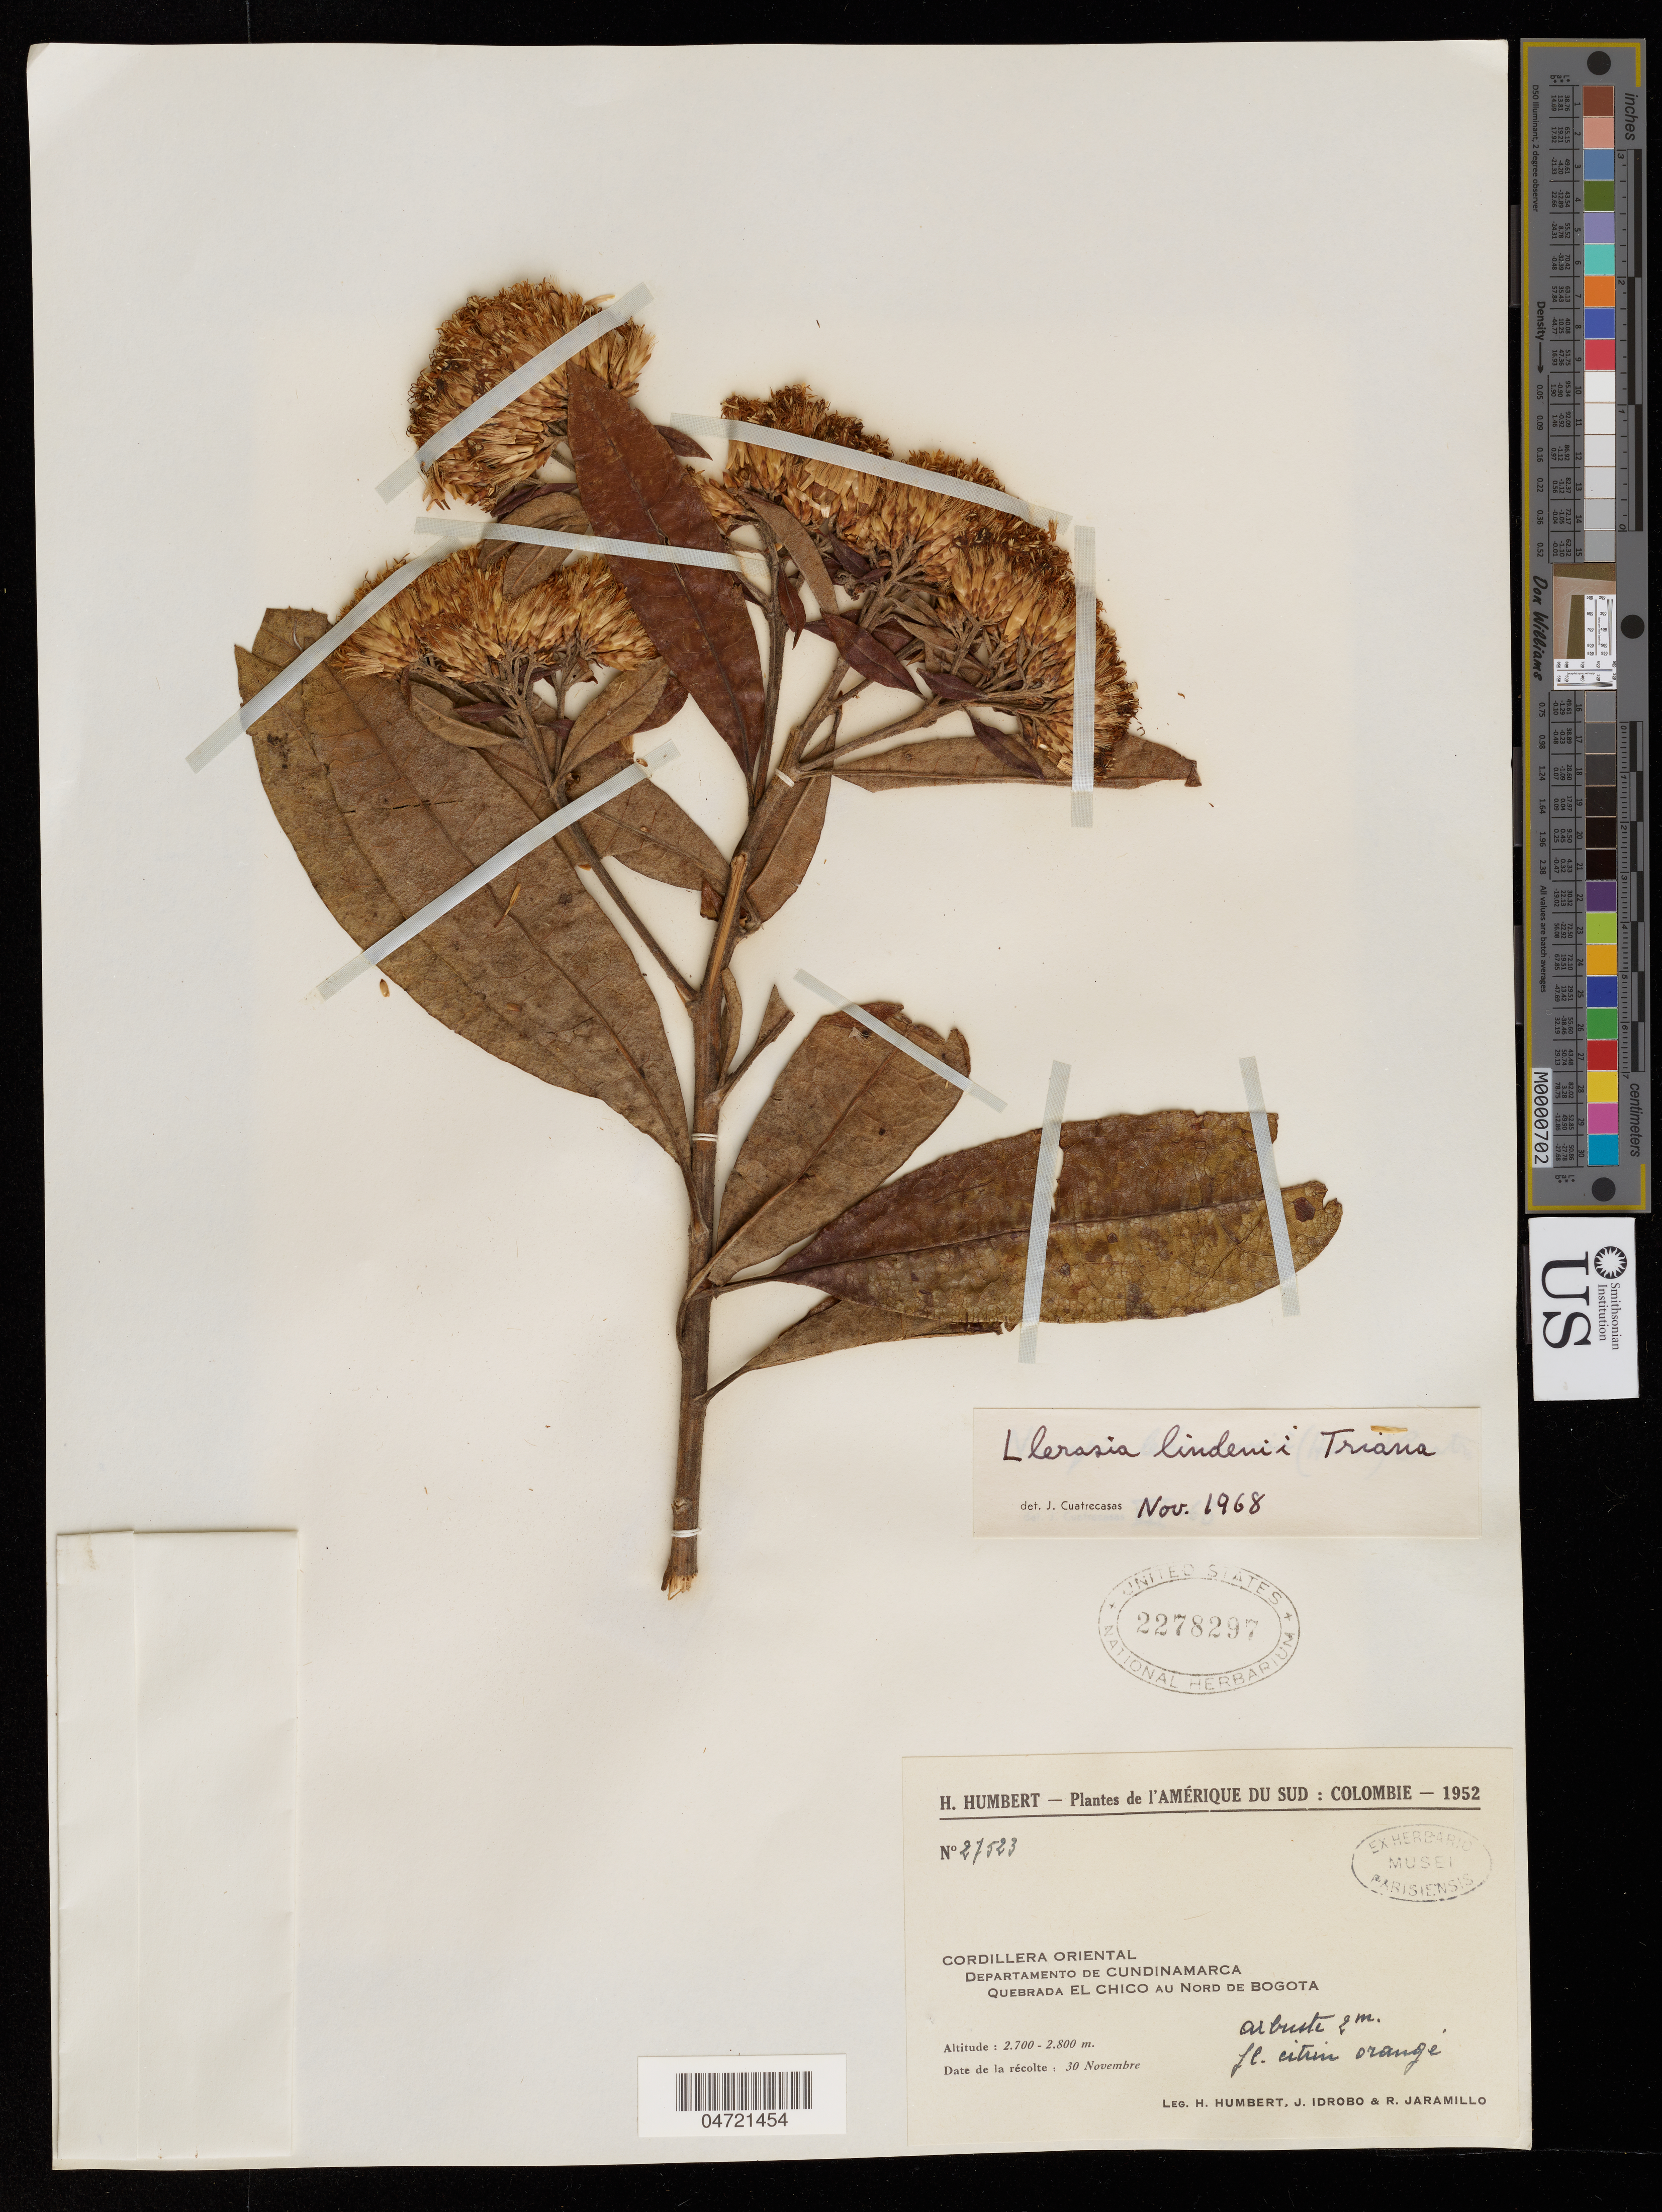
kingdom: Plantae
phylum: Tracheophyta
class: Magnoliopsida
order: Asterales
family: Asteraceae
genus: Llerasia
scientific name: Llerasia lindenii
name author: Triana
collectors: H. Humbert, J. M. Idrobo & R. Jaramillo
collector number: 27523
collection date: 1952-11-30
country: Colombia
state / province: Cundinamarca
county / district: Cordillera Oriental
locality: Quebrada el Chico au Nord de Bogota.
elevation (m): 2700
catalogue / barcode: US 2278297